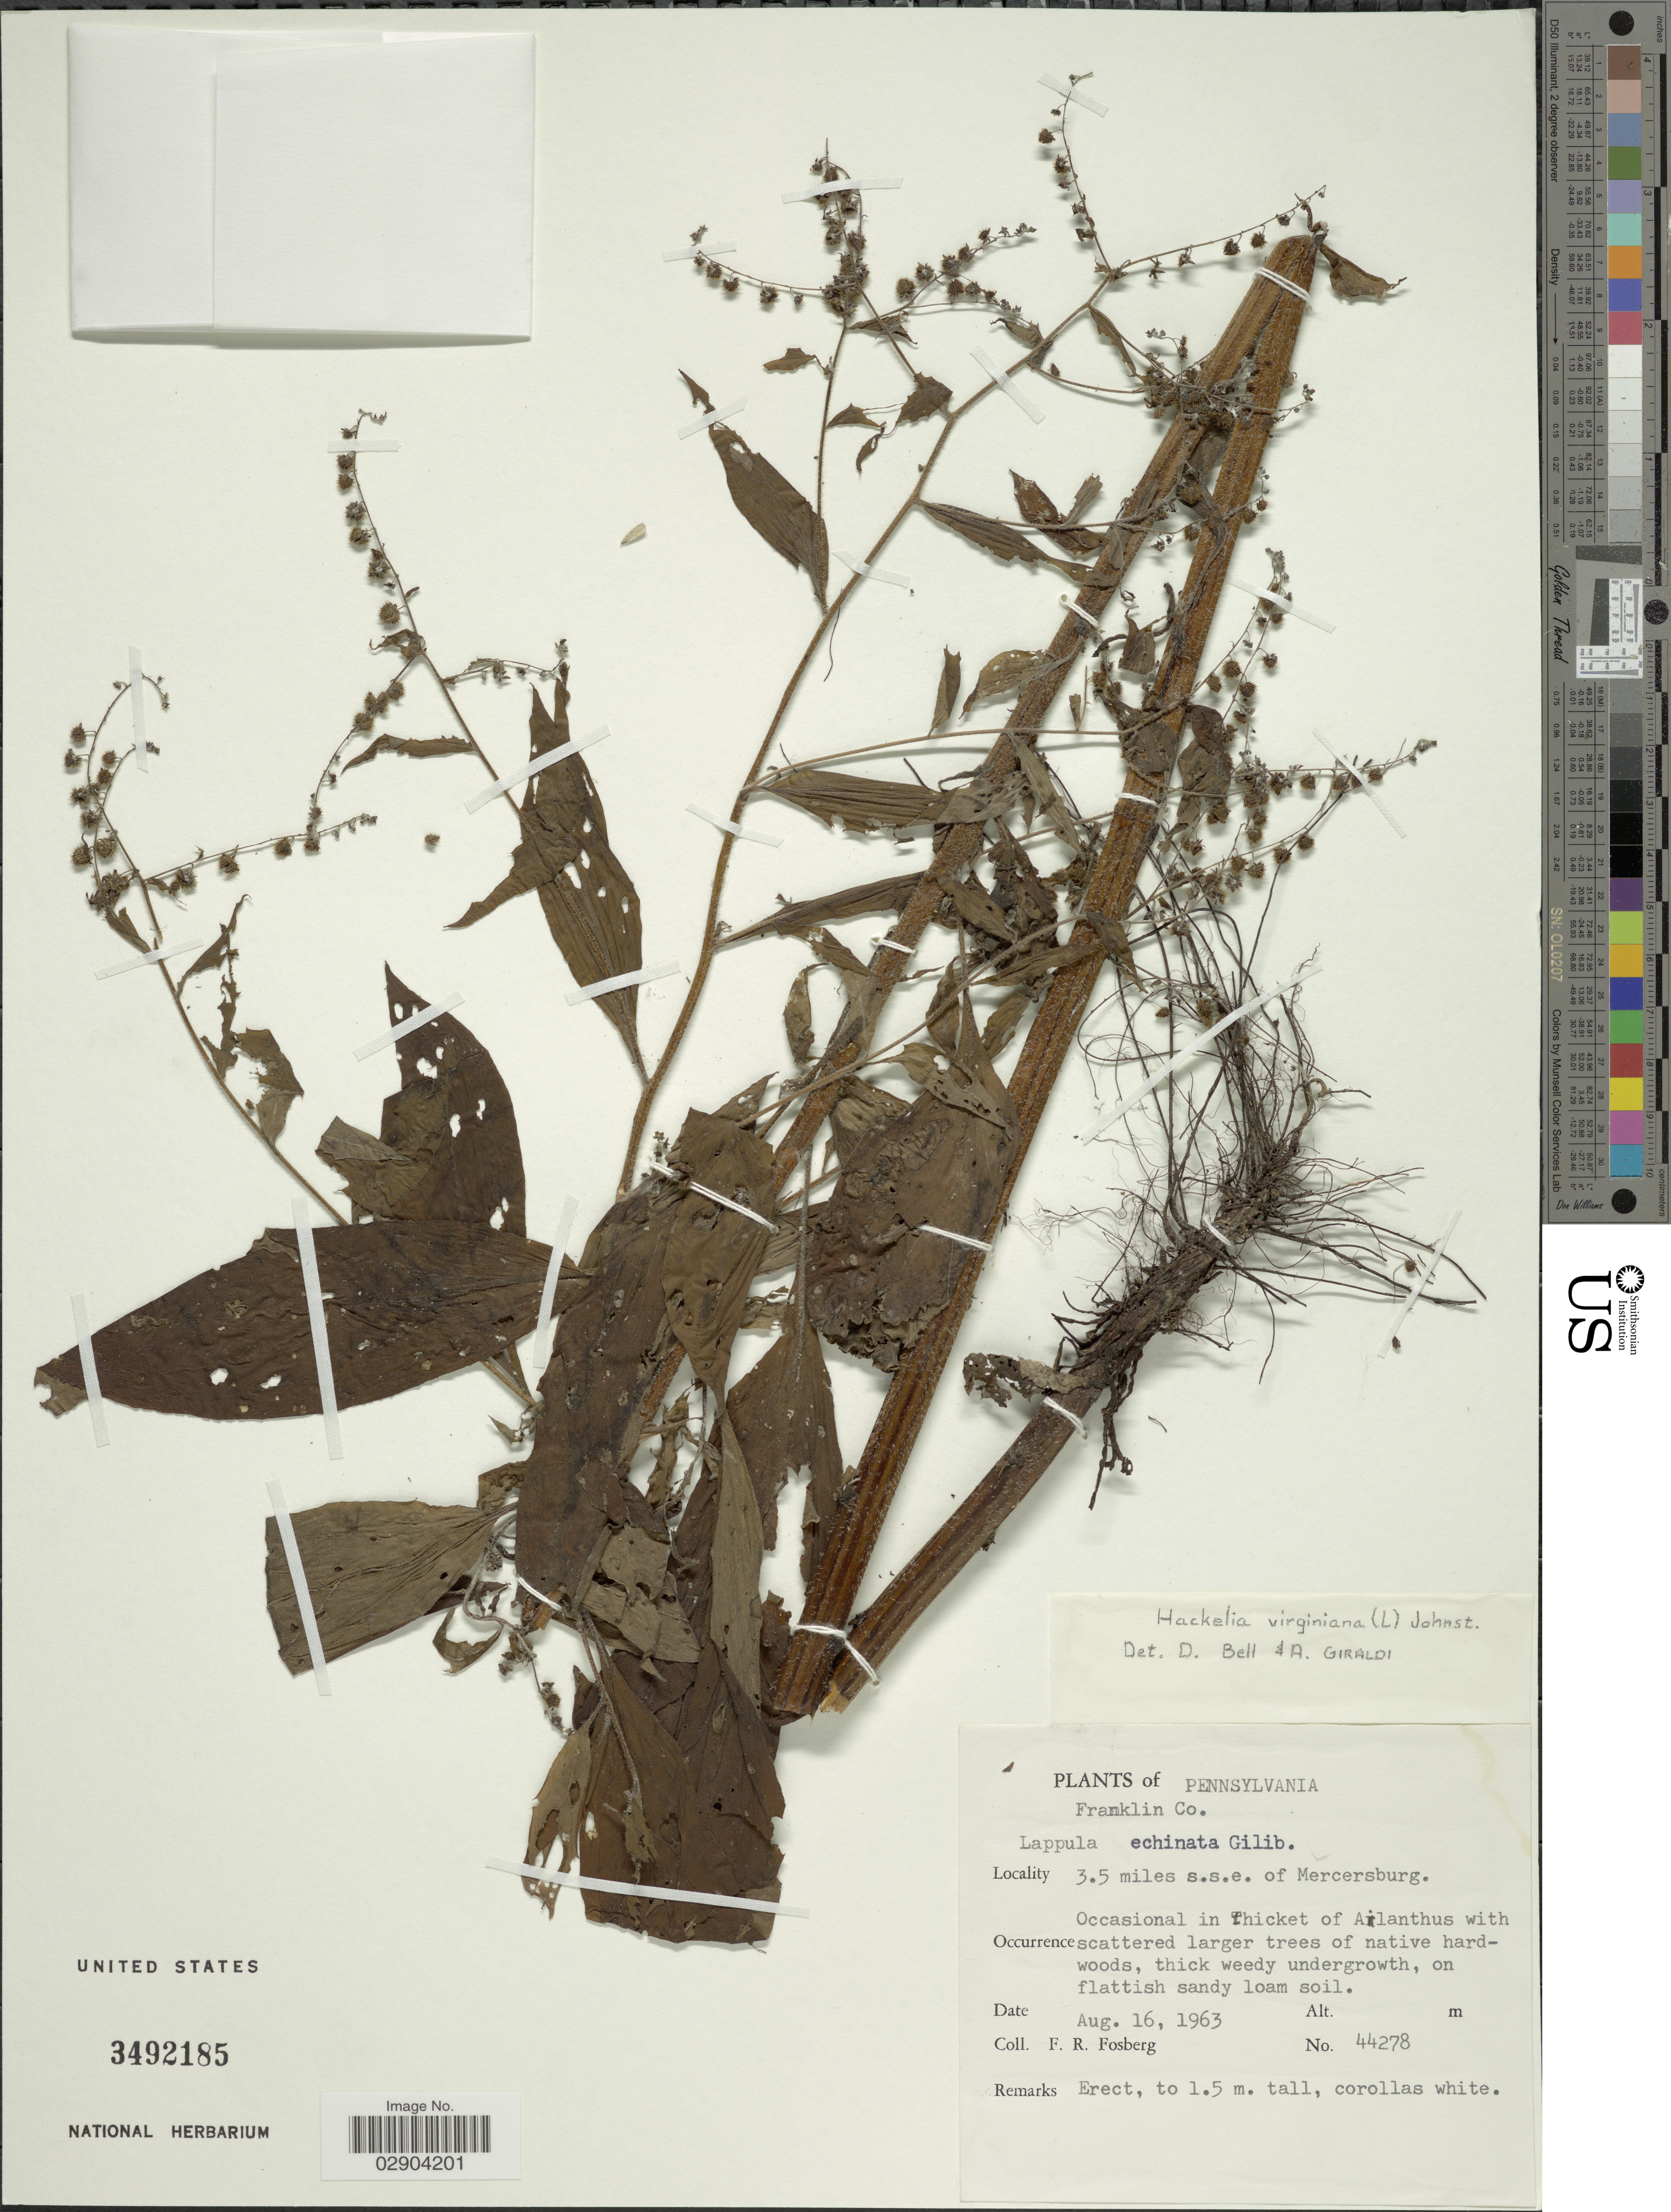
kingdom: Plantae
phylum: Tracheophyta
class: Magnoliopsida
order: Boraginales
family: Boraginaceae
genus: Hackelia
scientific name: Hackelia virginiana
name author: (L.) I.M. Johnst.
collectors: F. R. Fosberg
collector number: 44278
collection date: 1963-08-16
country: United States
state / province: Pennsylvania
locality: Franklin Co. 3.5 miles s.s.e. of Mercersburg.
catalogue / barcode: US 3492185